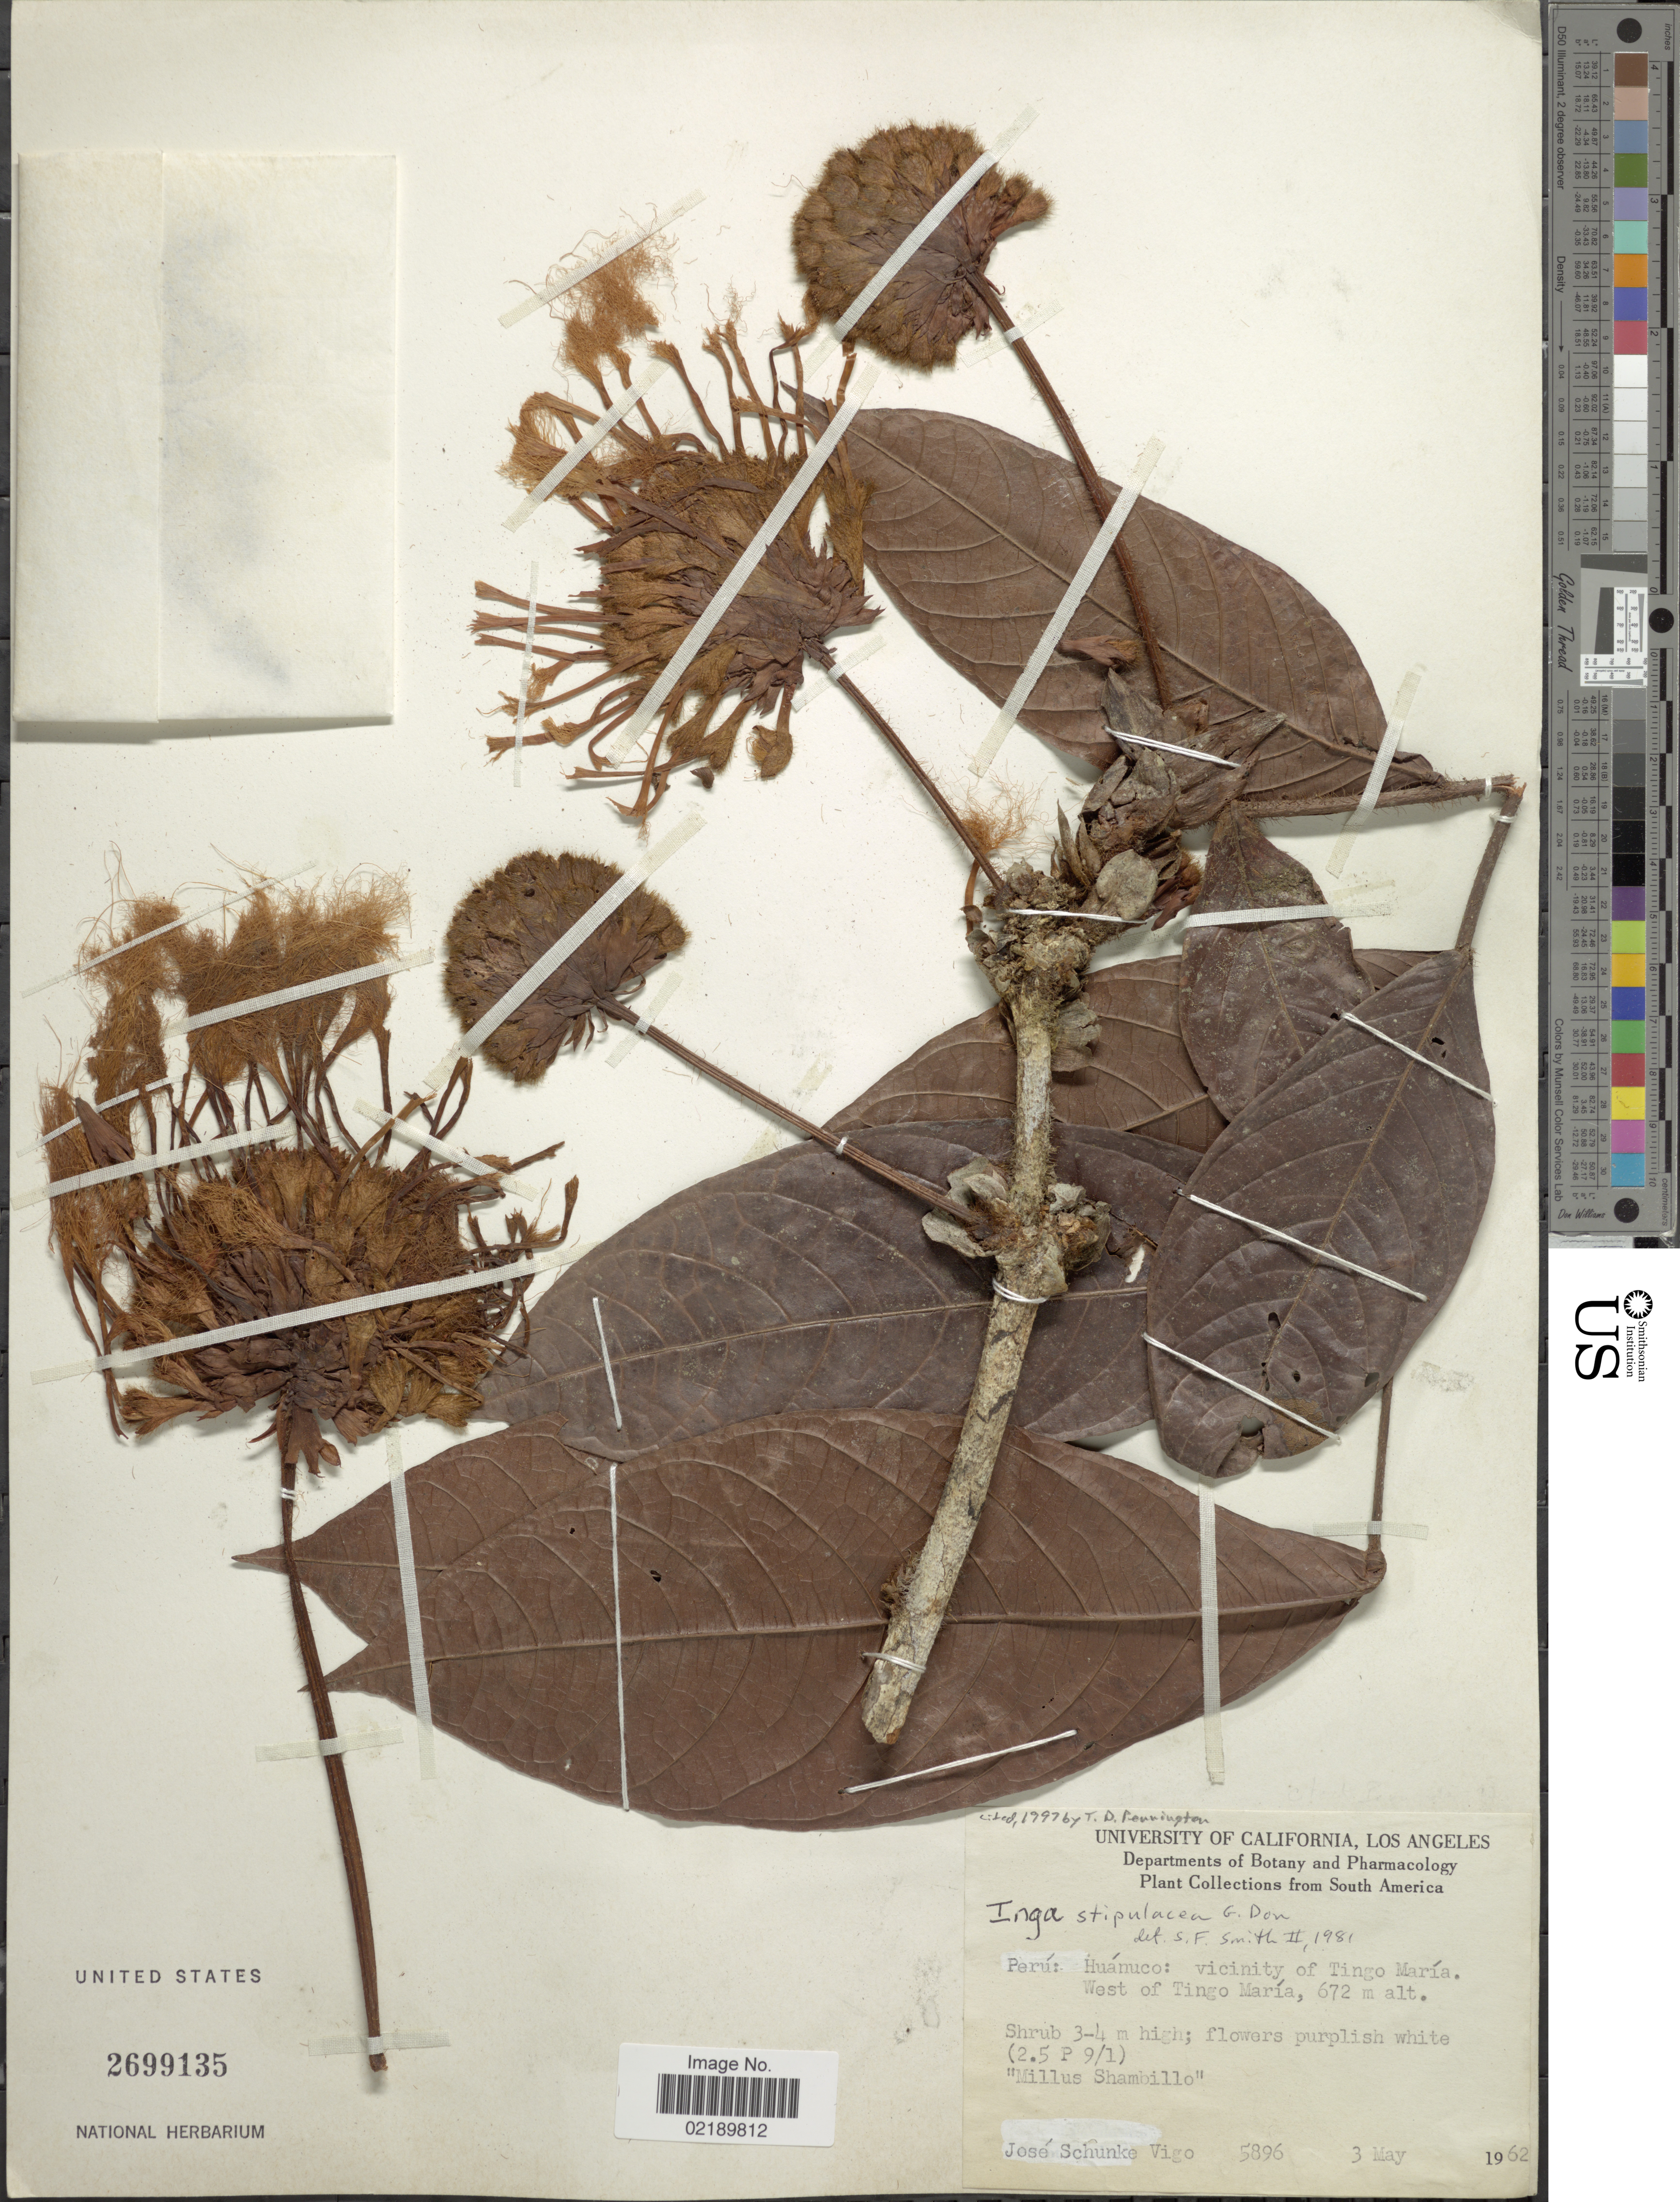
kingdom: Plantae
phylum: Tracheophyta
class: Magnoliopsida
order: Fabales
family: Fabaceae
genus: Inga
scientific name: Inga stipulacea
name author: G. Don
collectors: J. Schunke Vigo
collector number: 5896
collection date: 1962-05-03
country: Peru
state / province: Huánuco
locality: South America, Vicinity of Tingo Maria, West of Tingo Maria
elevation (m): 672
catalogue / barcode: US 2699135